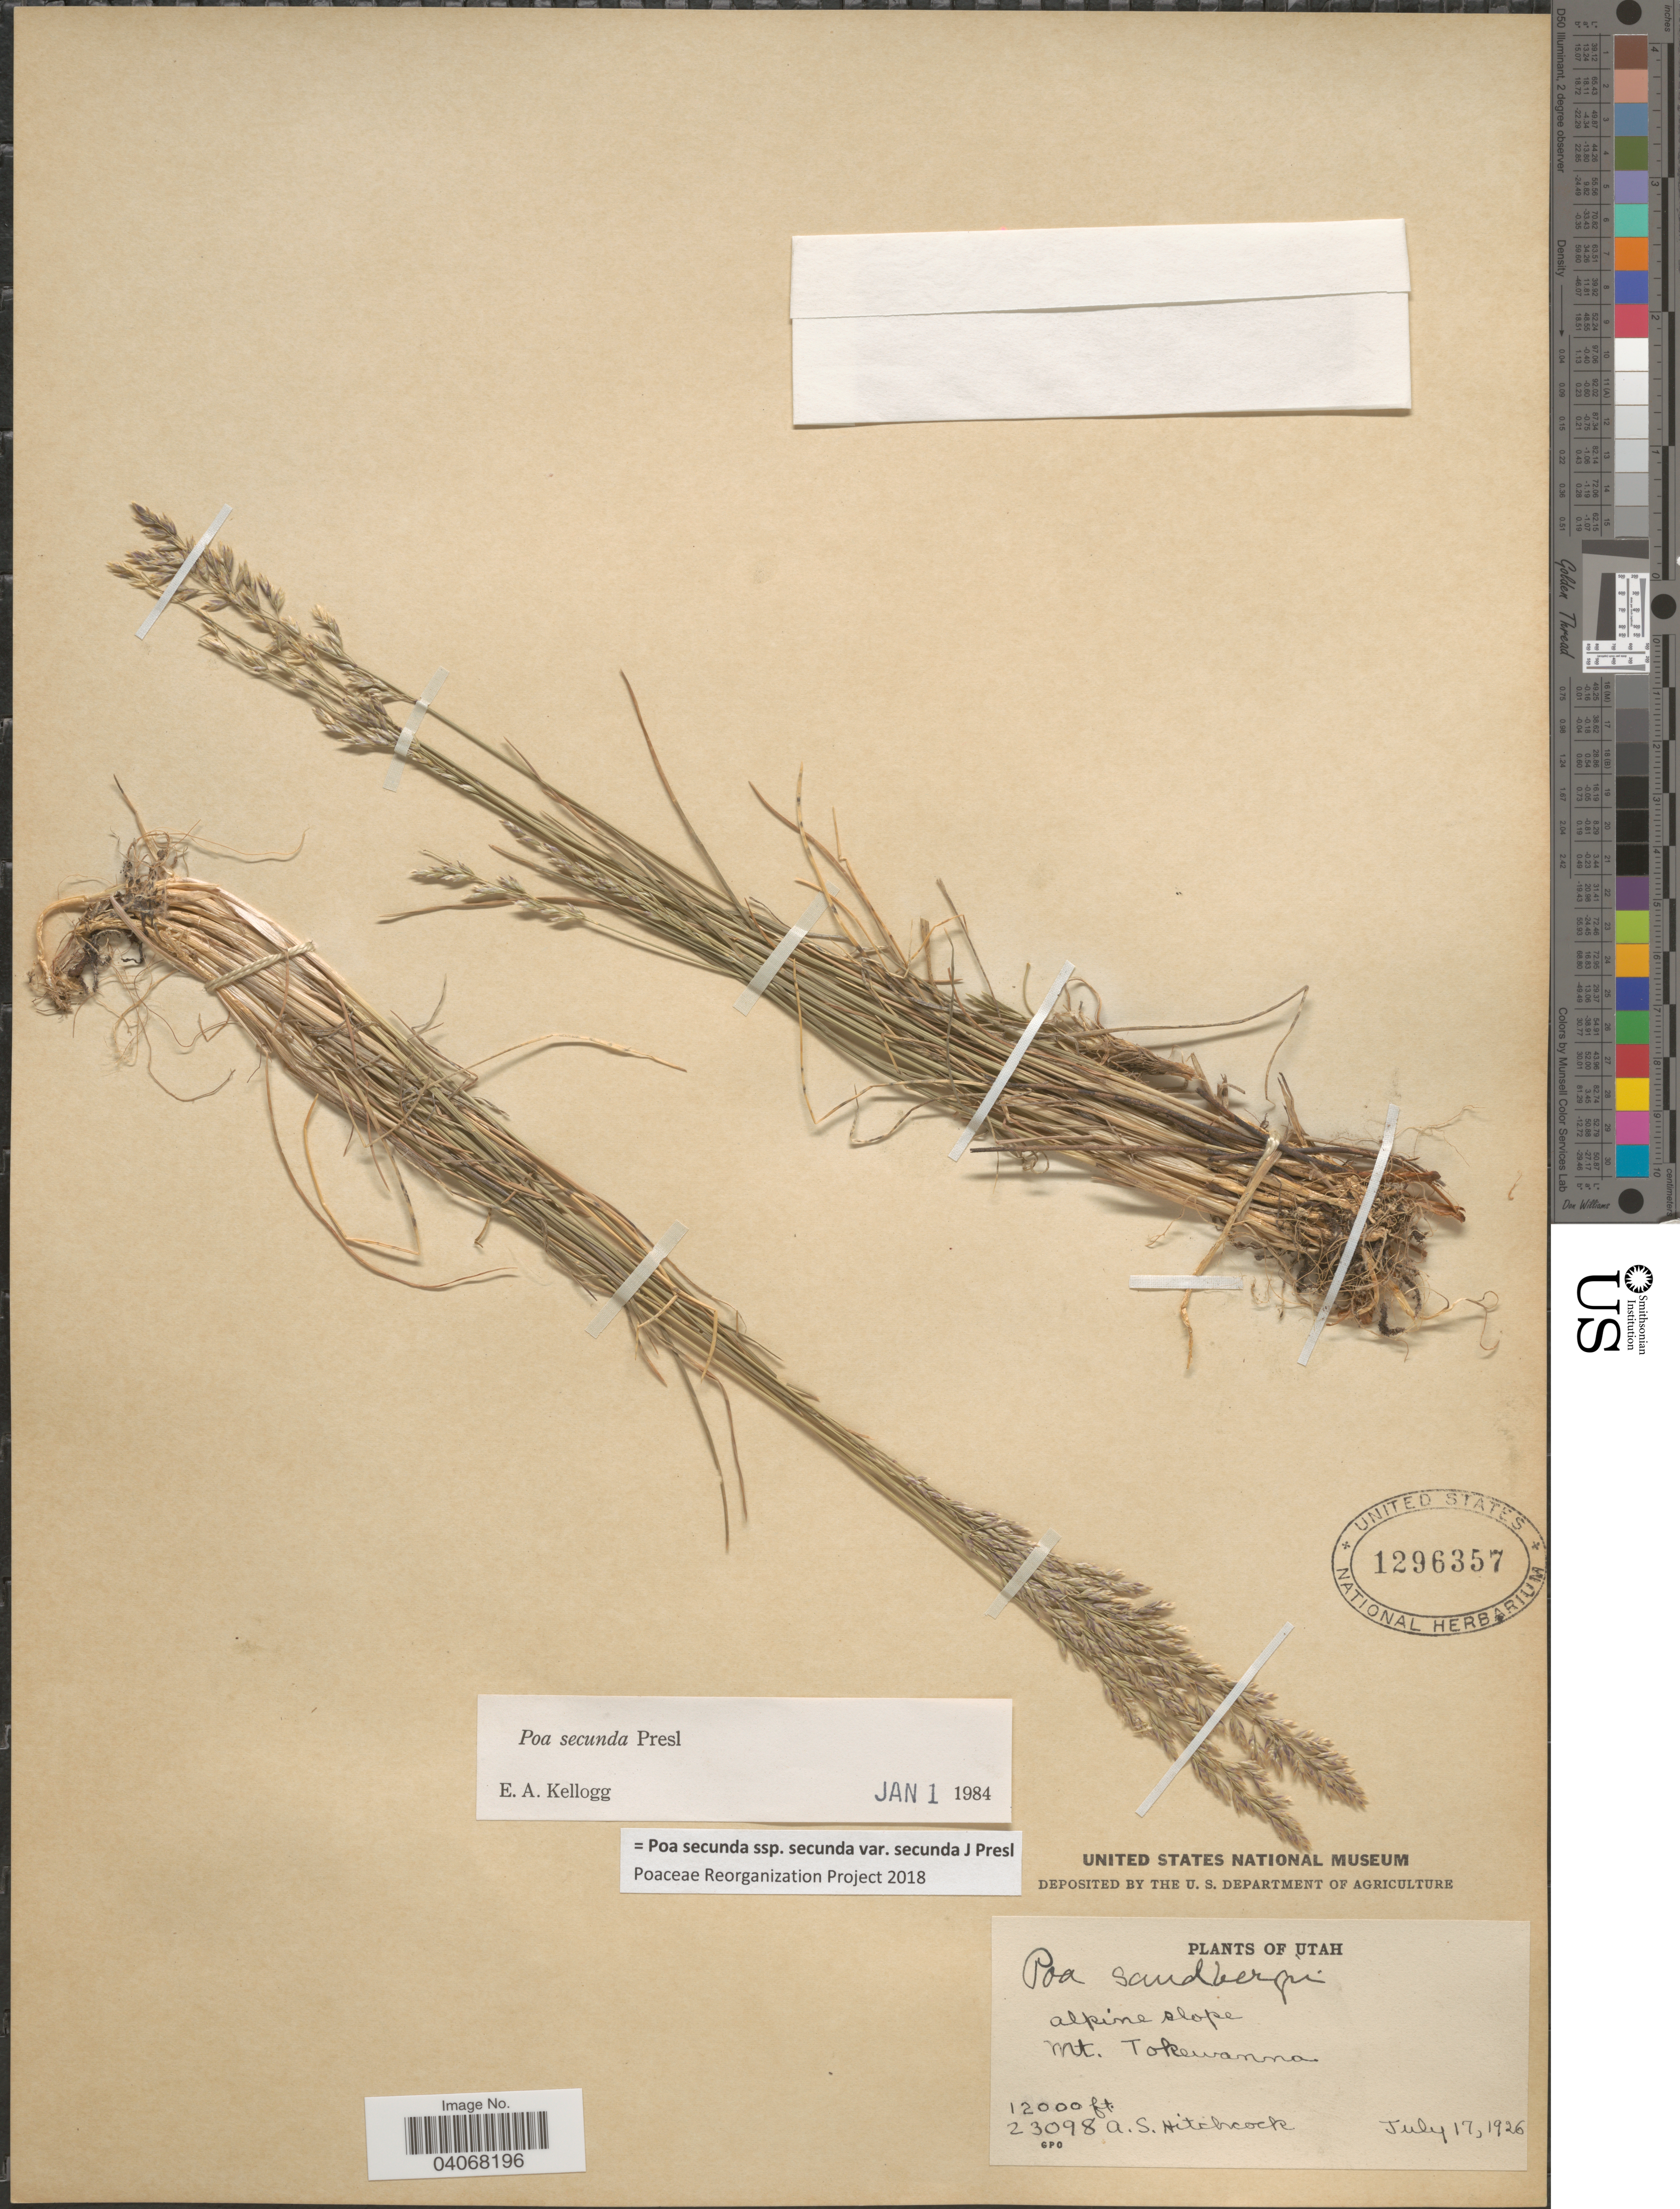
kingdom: Plantae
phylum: Tracheophyta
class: Liliopsida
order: Poales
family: Poaceae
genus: Poa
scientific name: Poa secunda subsp. secunda var. secunda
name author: J. Presl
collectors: A. S. Hitchcock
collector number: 23098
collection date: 1926-07-17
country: United States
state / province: Utah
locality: Alpine slope Mt. Tokewanna.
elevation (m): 3658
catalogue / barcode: US 1296357